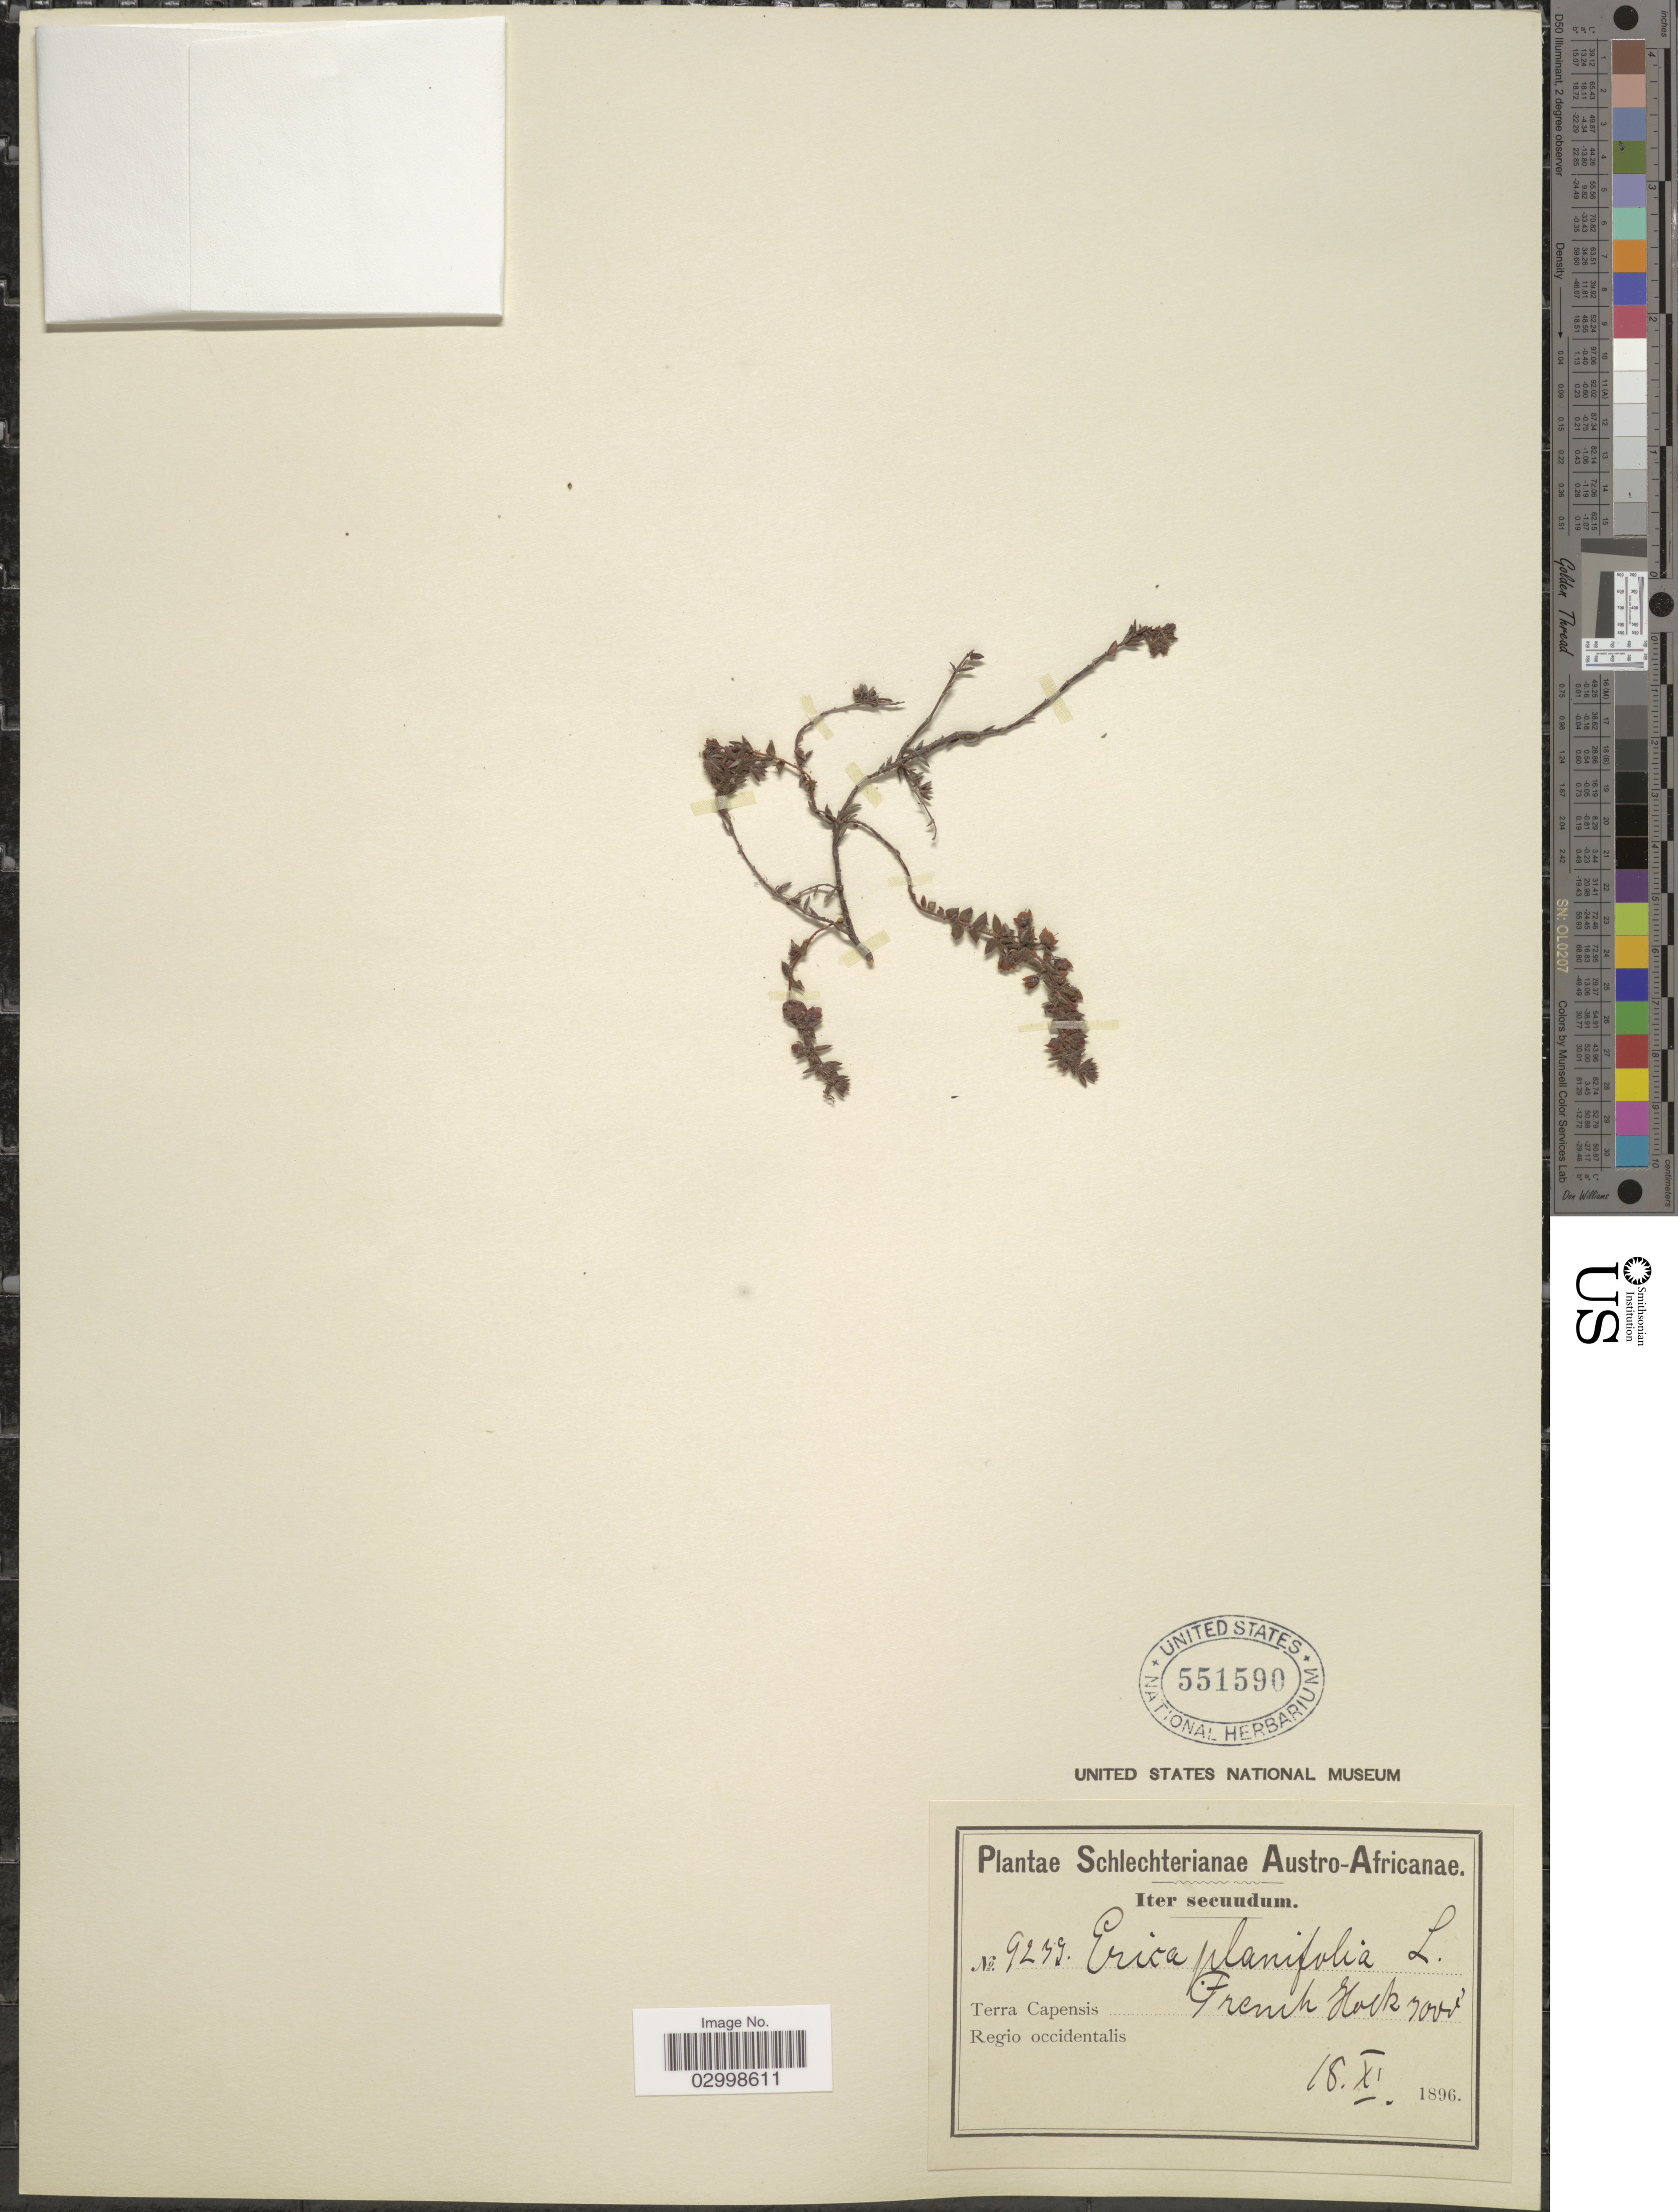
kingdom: Plantae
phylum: Tracheophyta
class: Magnoliopsida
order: Ericales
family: Ericaceae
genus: Erica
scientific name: Erica planifolia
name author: L.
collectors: Schlechter, --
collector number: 9239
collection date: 1896-11-18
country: South Africa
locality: Austro-Africanae, Terra Capensis, French Hoek, Regio occidentalis.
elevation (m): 914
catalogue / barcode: US 551590